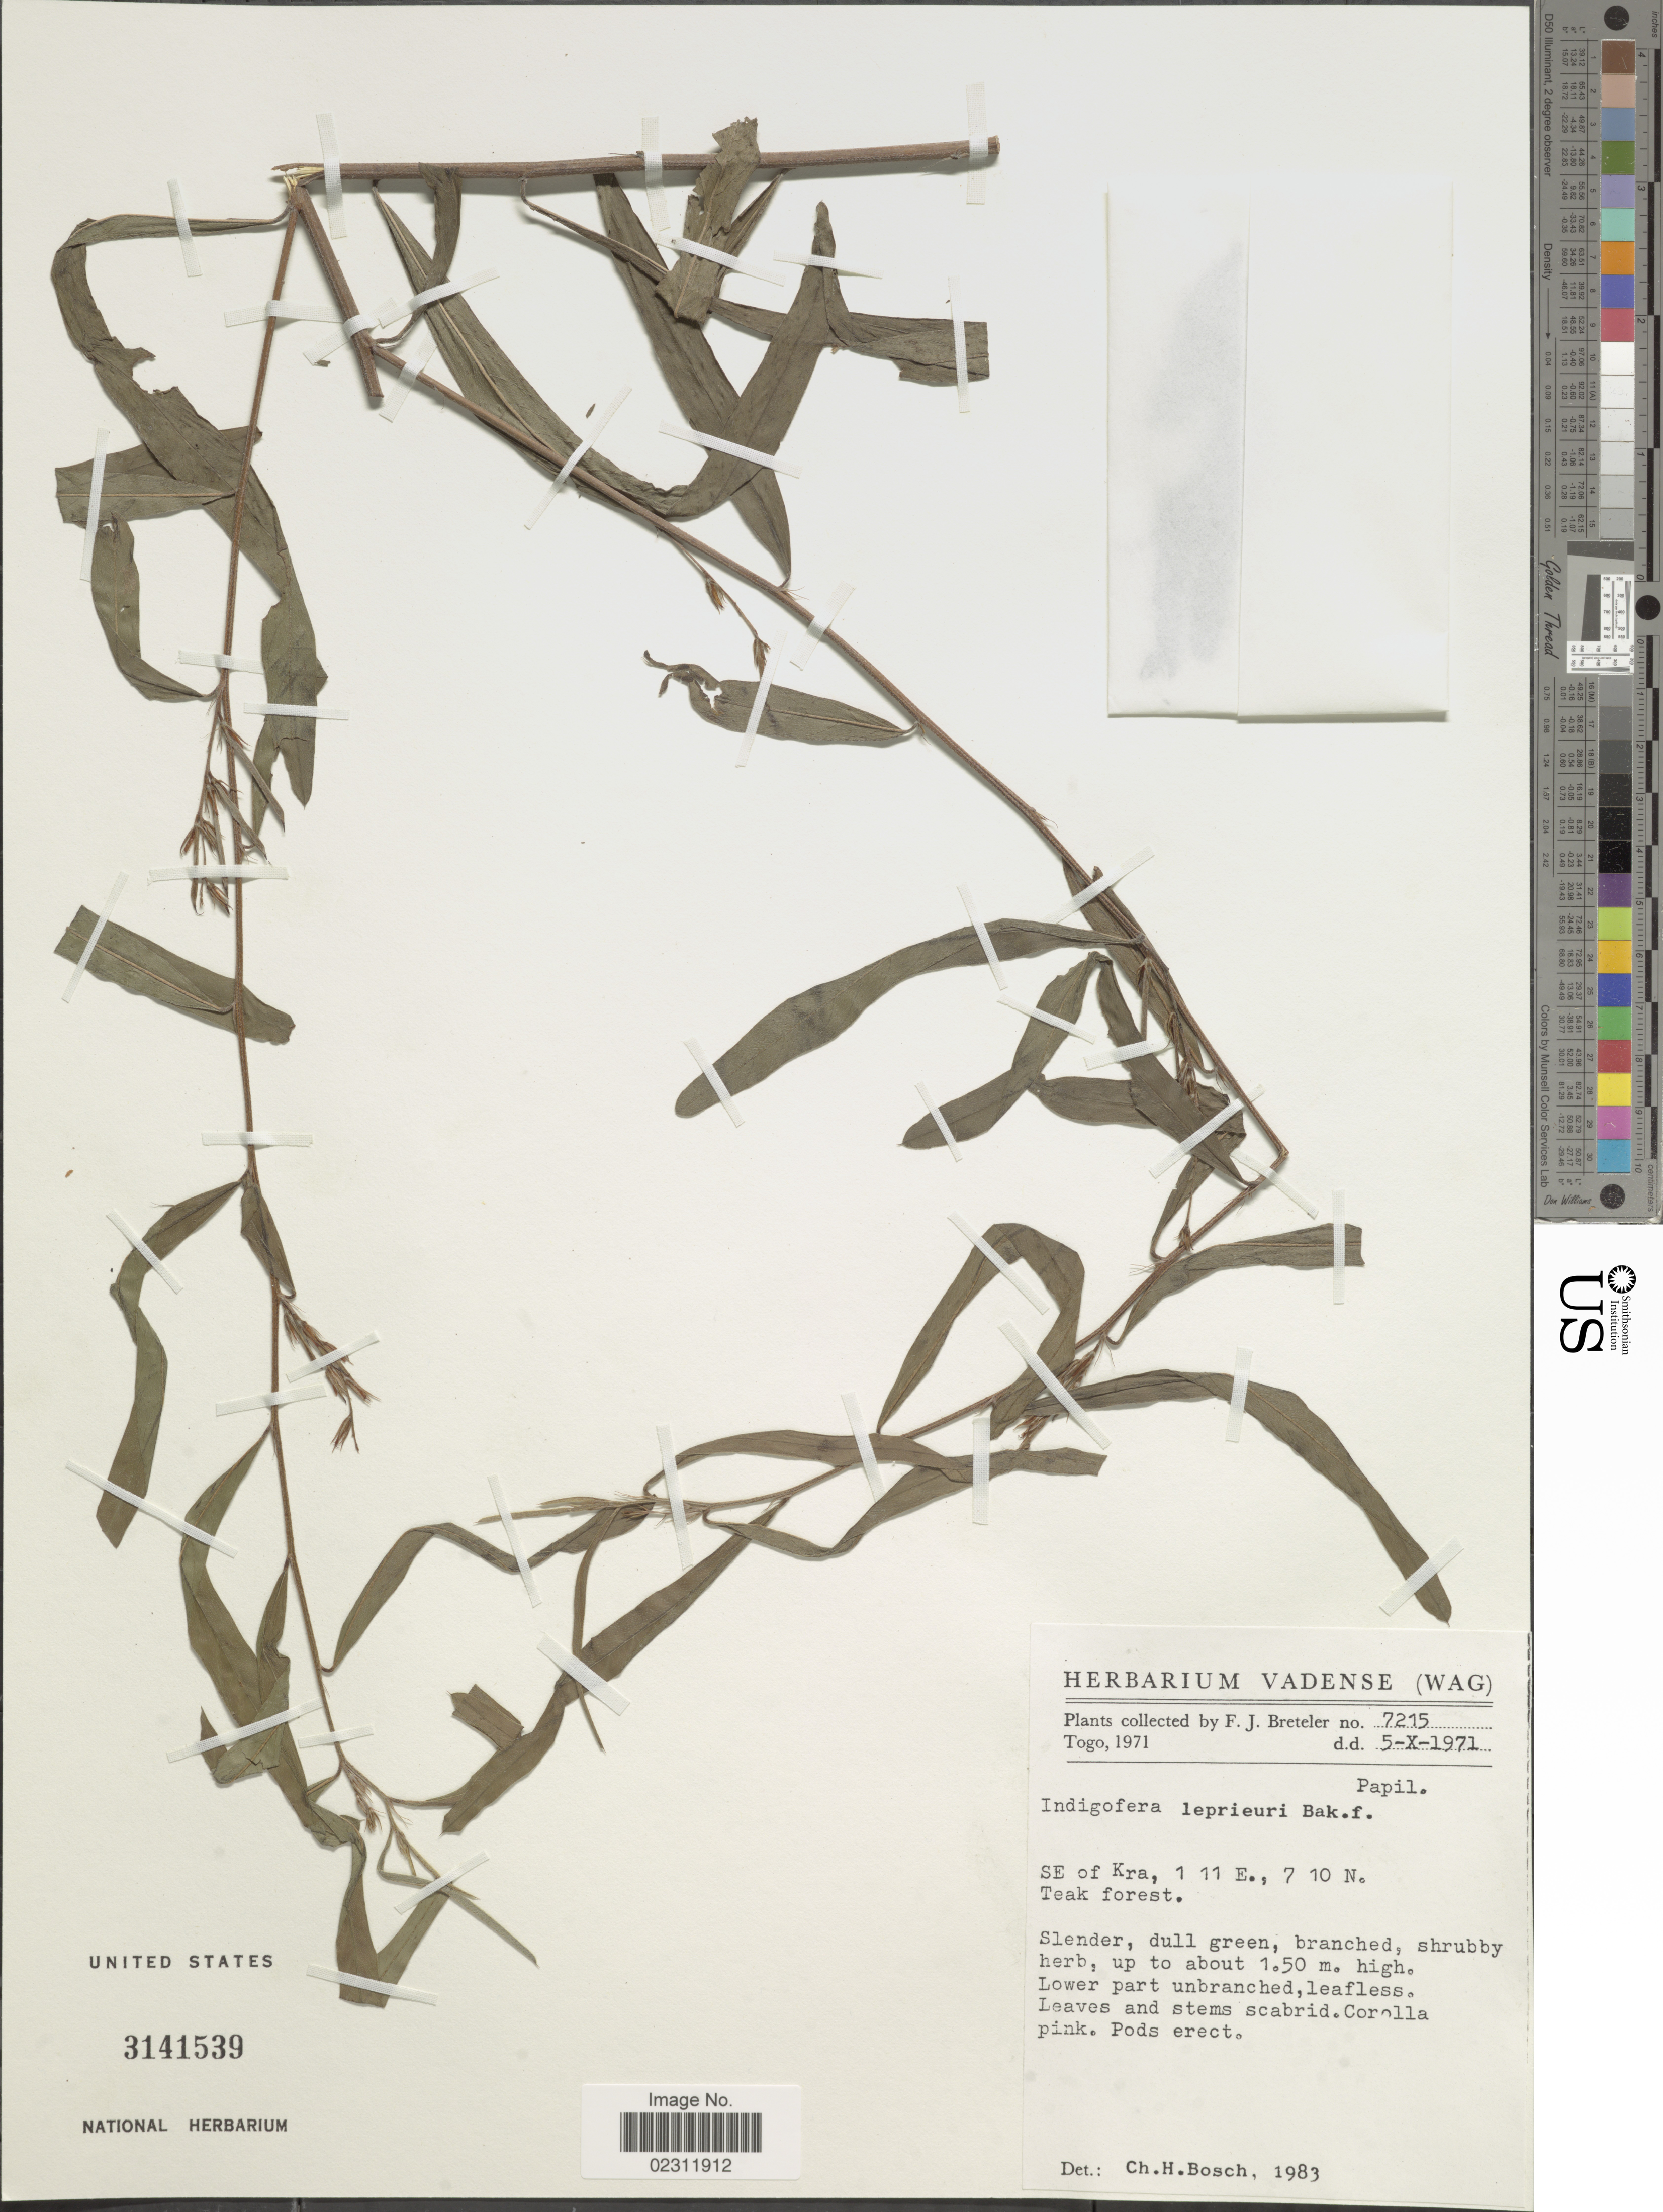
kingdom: Plantae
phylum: Tracheophyta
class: Magnoliopsida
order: Fabales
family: Fabaceae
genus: Indigofera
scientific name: Indigofera leprieurii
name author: Baker f.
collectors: F. J. Breteler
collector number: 7315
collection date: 1971-10-05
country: Togo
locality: Se of Kra, Teak Forest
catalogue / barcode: US 3141539